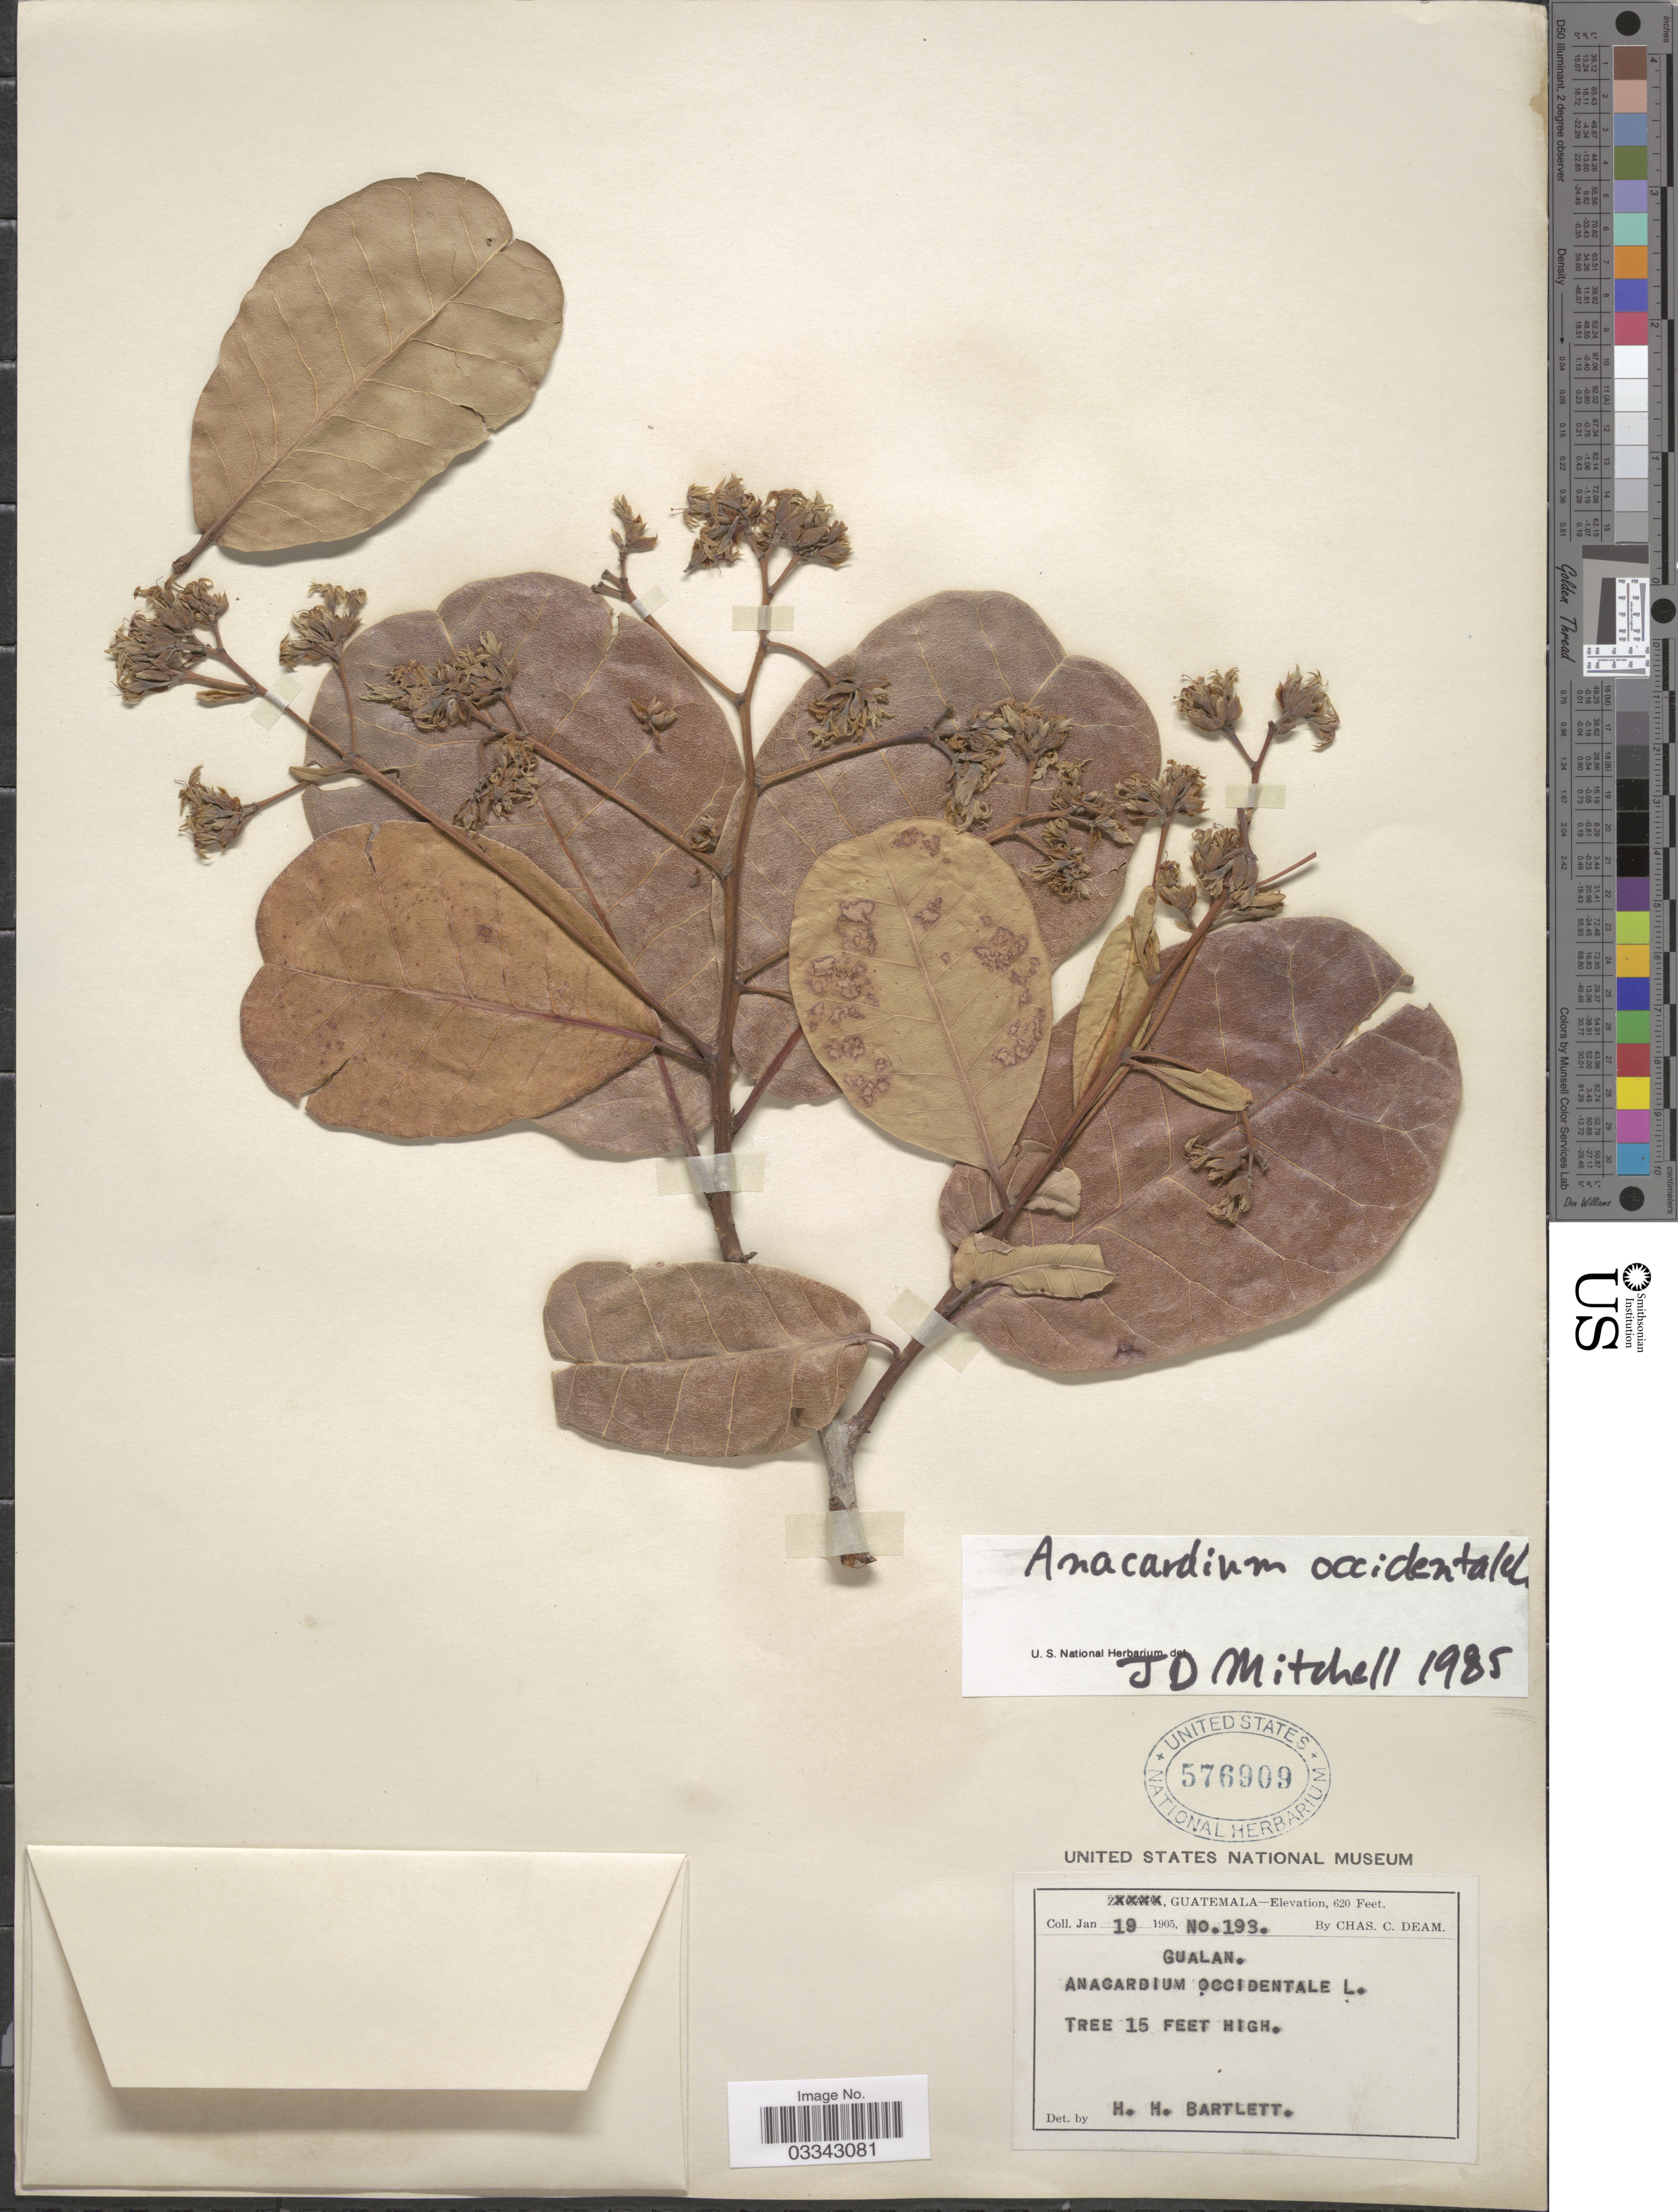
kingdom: Plantae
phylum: Tracheophyta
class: Magnoliopsida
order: Sapindales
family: Anacardiaceae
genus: Anacardium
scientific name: Anacardium occidentale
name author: L.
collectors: C. Deam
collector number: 193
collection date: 1905-01-19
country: Guatemala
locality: Gualan.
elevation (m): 189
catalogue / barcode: US 576909